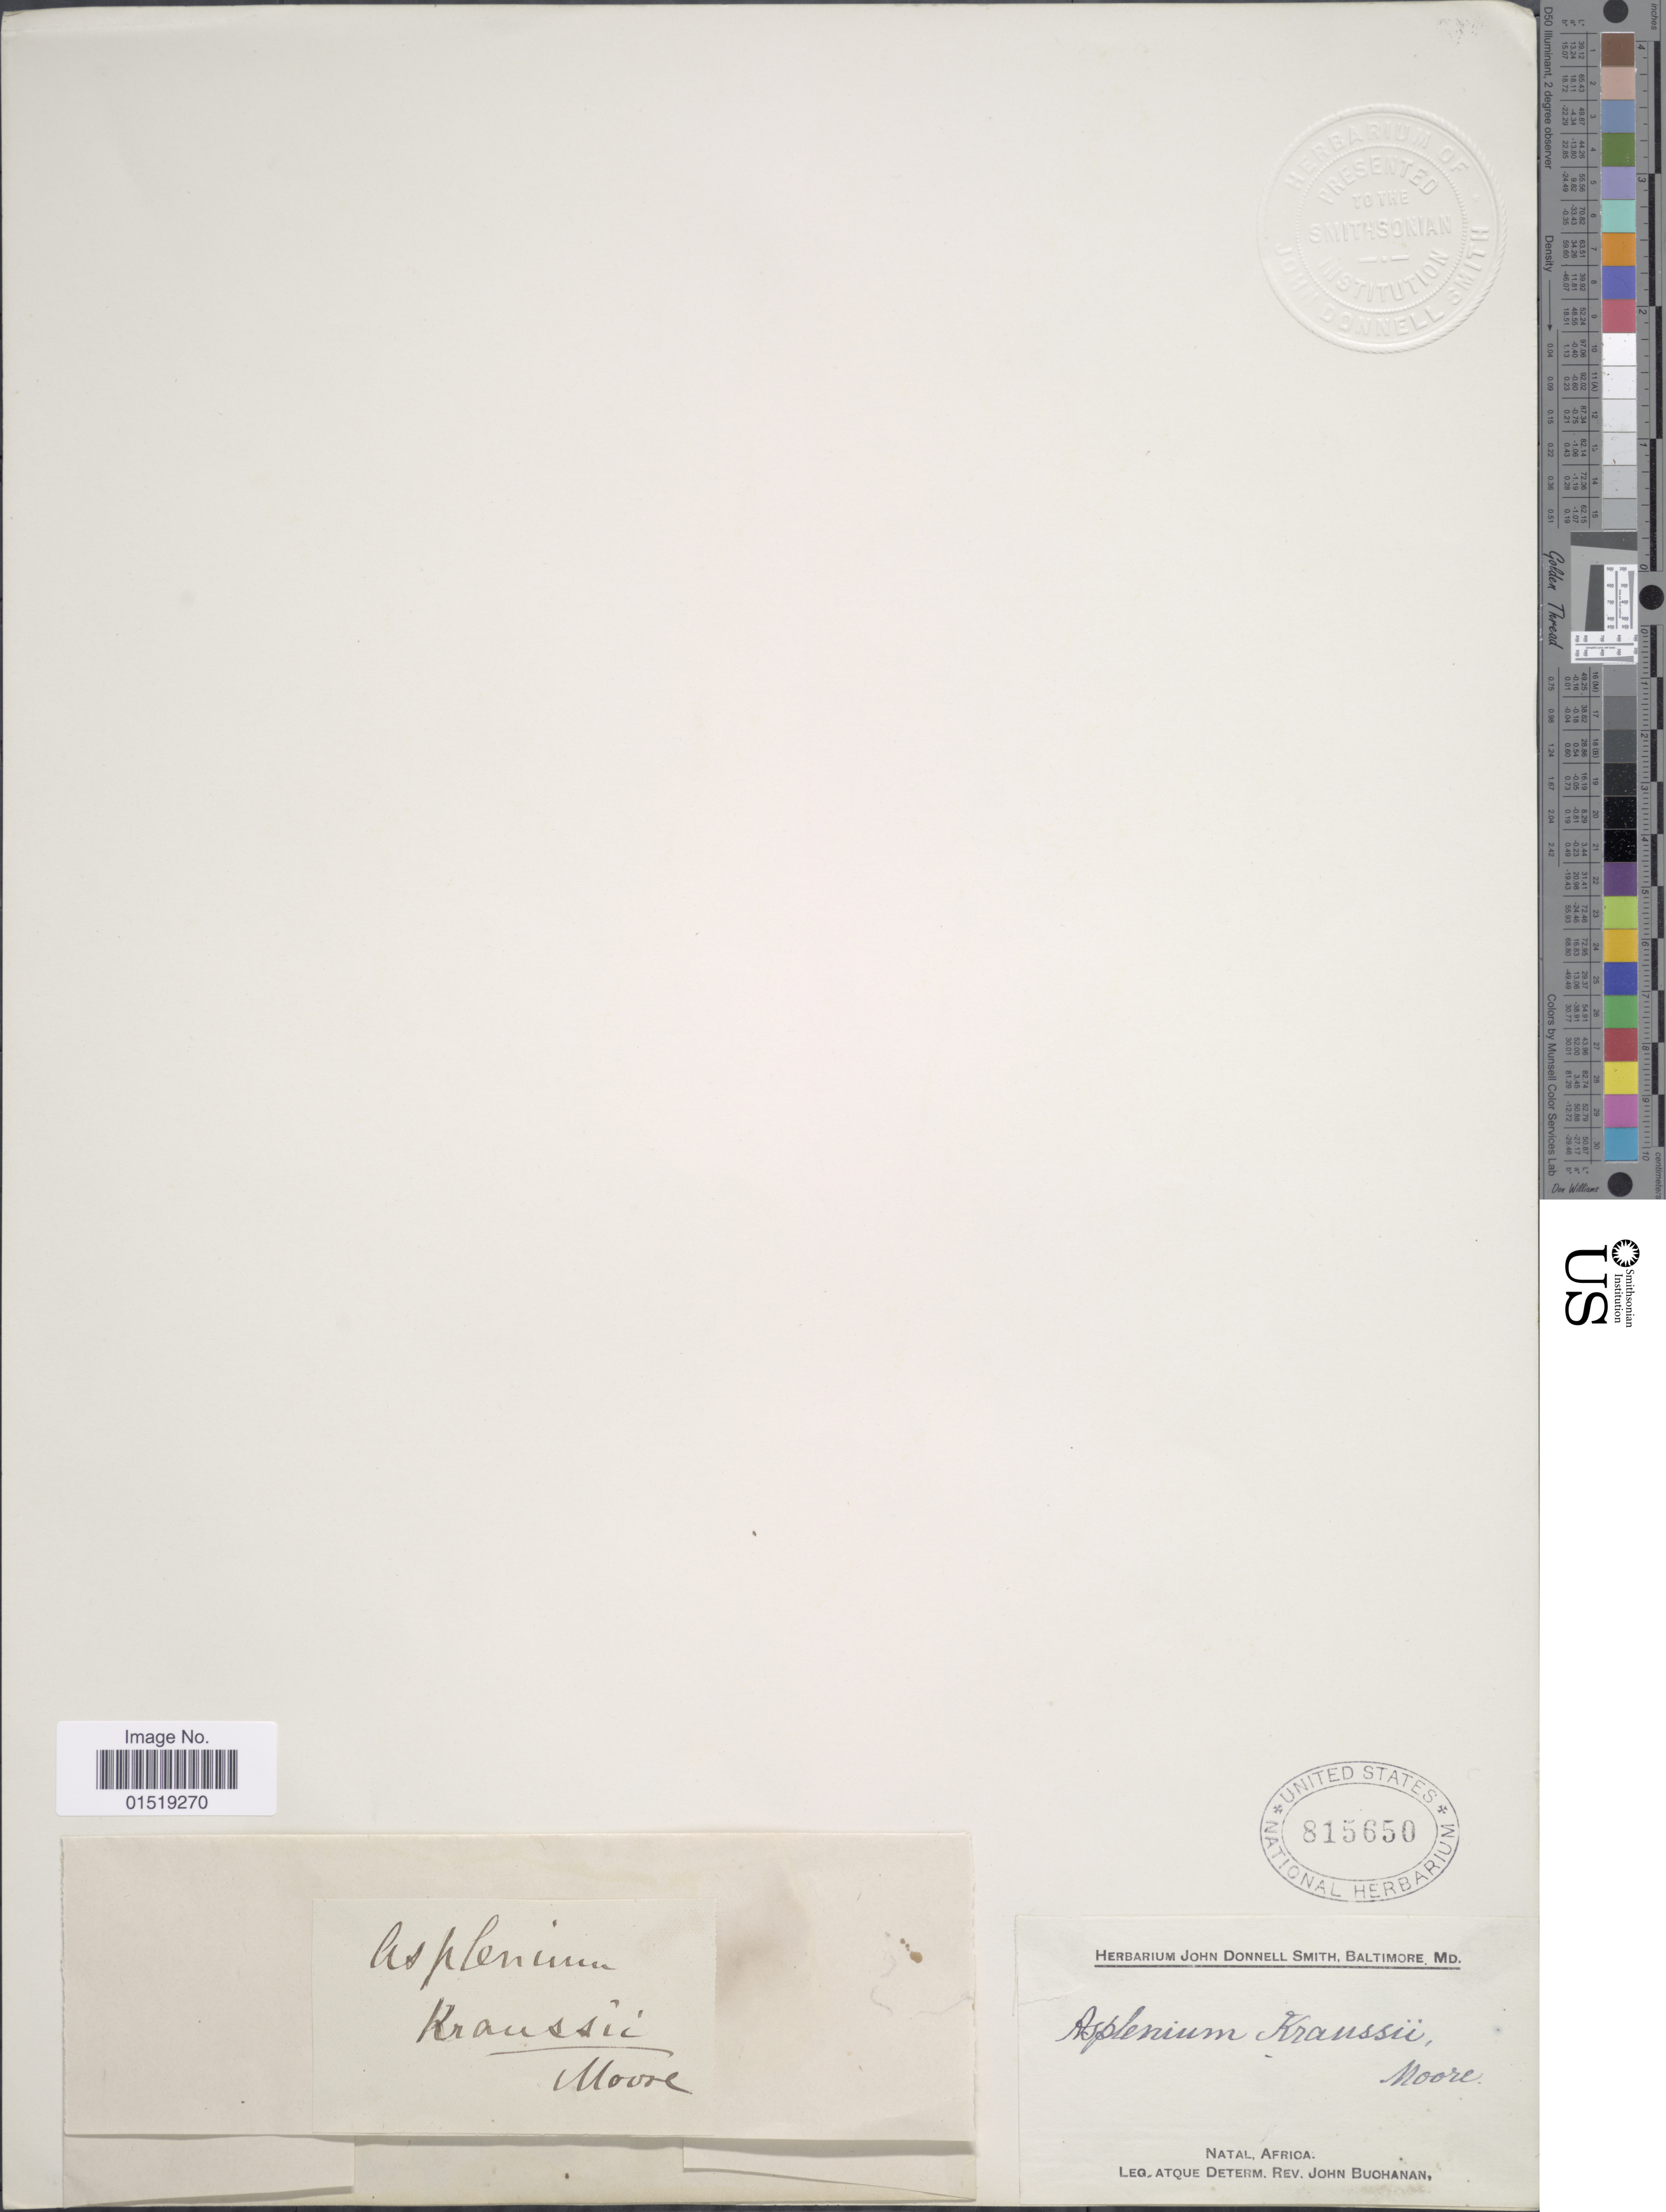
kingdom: Plantae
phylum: Tracheophyta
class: Polypodiopsida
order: Polypodiales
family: Aspleniaceae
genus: Asplenium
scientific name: Asplenium kraussii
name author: T. Moore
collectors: J. Buchanan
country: South Africa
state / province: KwaZulu-Natal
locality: Natal.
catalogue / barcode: US 815650